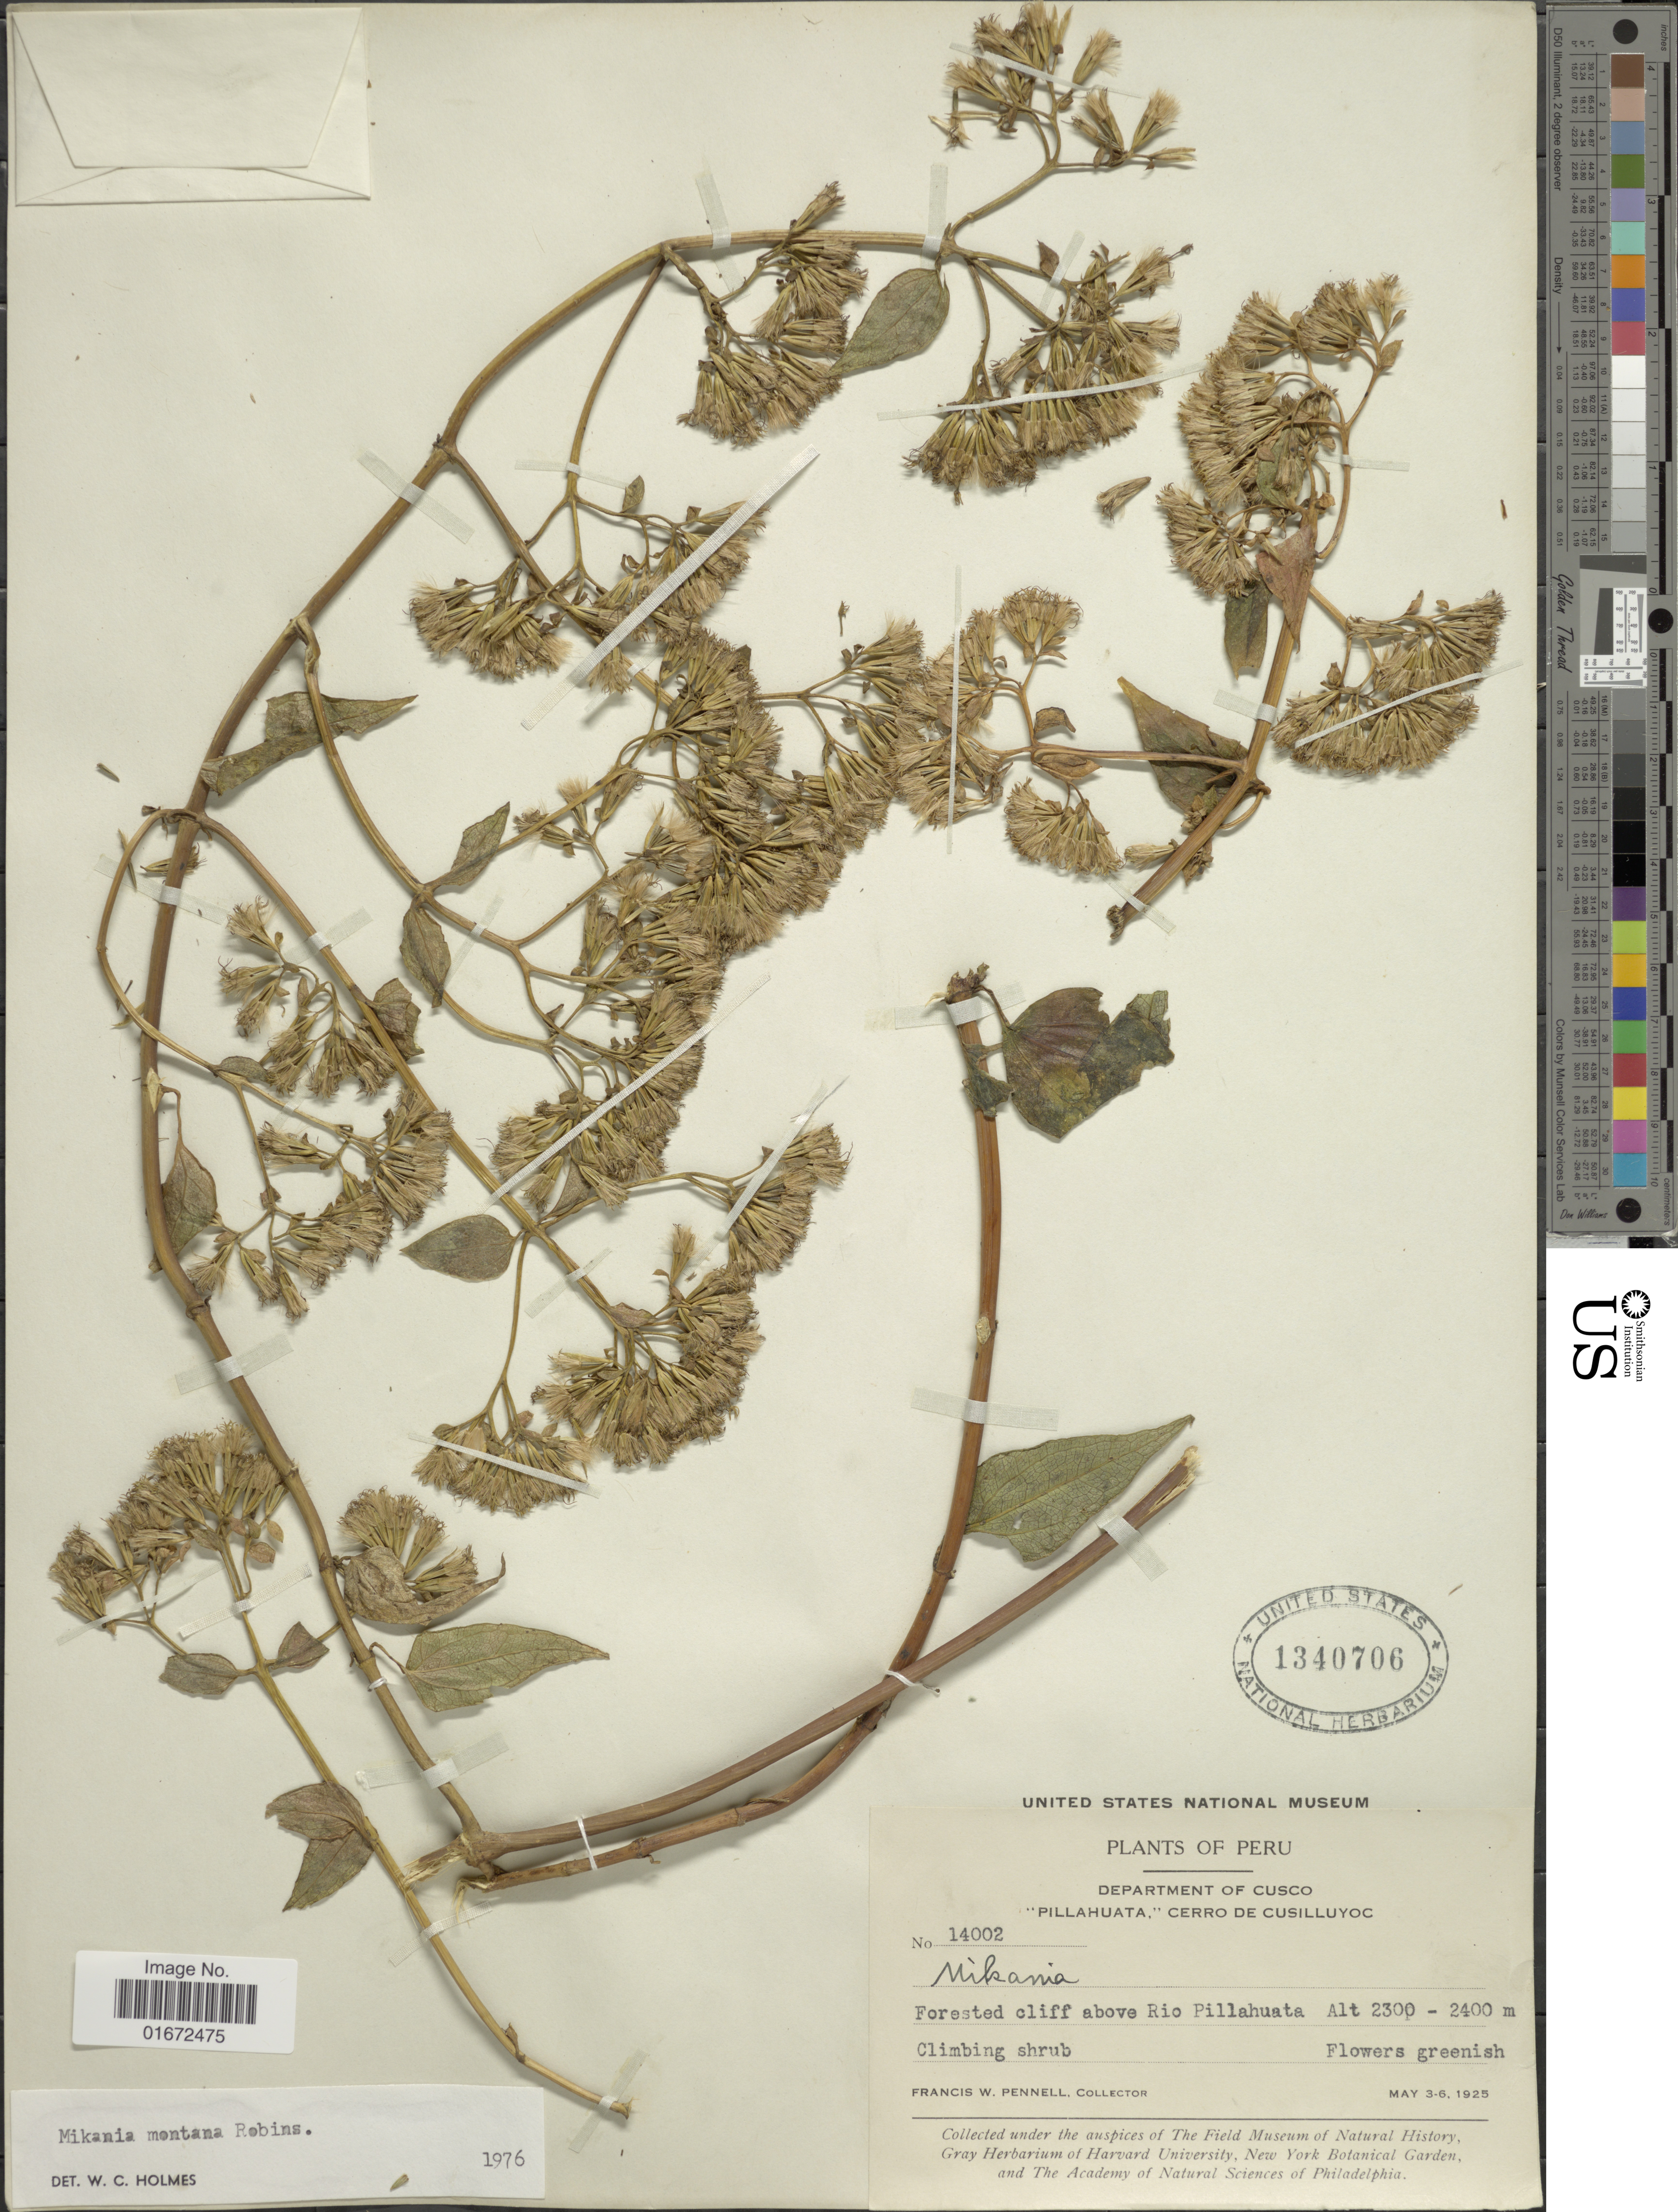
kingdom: Plantae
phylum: Tracheophyta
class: Magnoliopsida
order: Asterales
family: Asteraceae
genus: Mikania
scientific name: Mikania montana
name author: B.L. Rob.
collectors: F. W. Pennell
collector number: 14002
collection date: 1925-05-03/1925-05-06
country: Peru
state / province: Cusco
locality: Department of Cusco. "Pillahuata", Cerro de Cusilluyoc. Forested cliff above Rio Pillahuata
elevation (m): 2300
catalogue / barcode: US 1340706